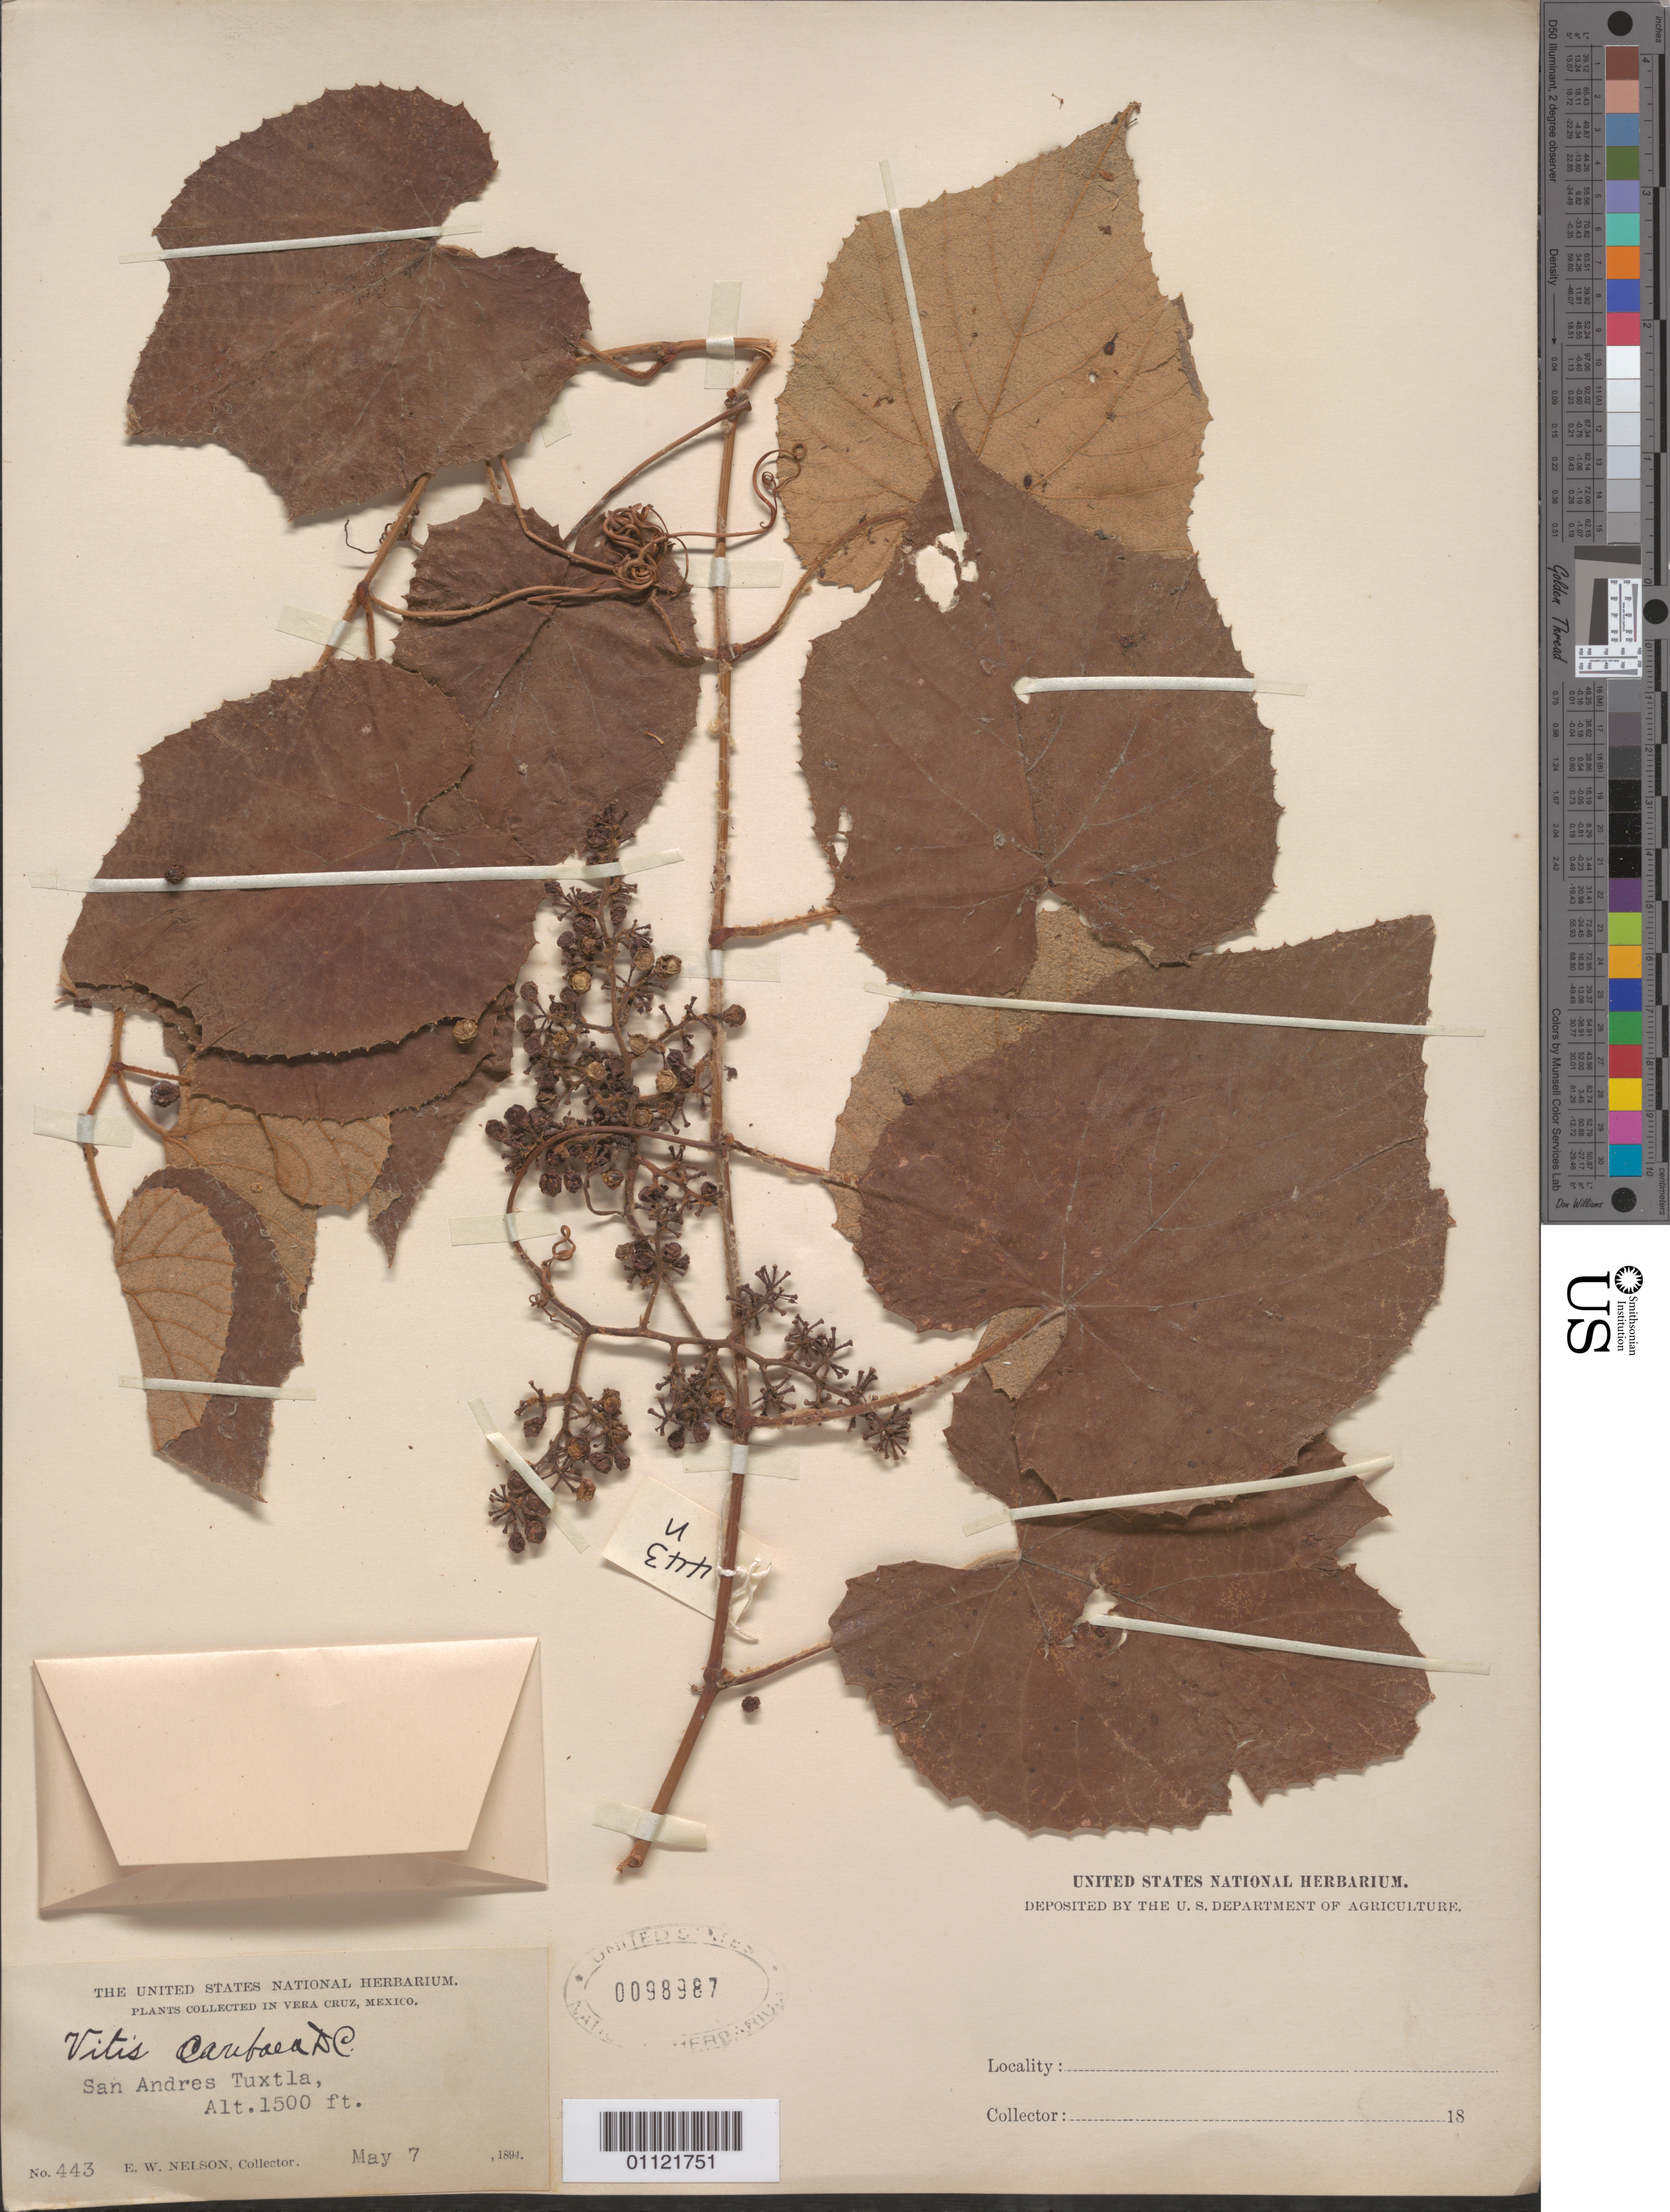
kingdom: Plantae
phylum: Tracheophyta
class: Magnoliopsida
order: Vitales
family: Vitaceae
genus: Vitis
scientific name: Vitis caribaea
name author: DC.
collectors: E. W. Nelson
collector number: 443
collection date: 1894-05-07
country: Mexico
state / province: Veracruz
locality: San Andres Tuxtla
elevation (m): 457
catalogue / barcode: US 98987